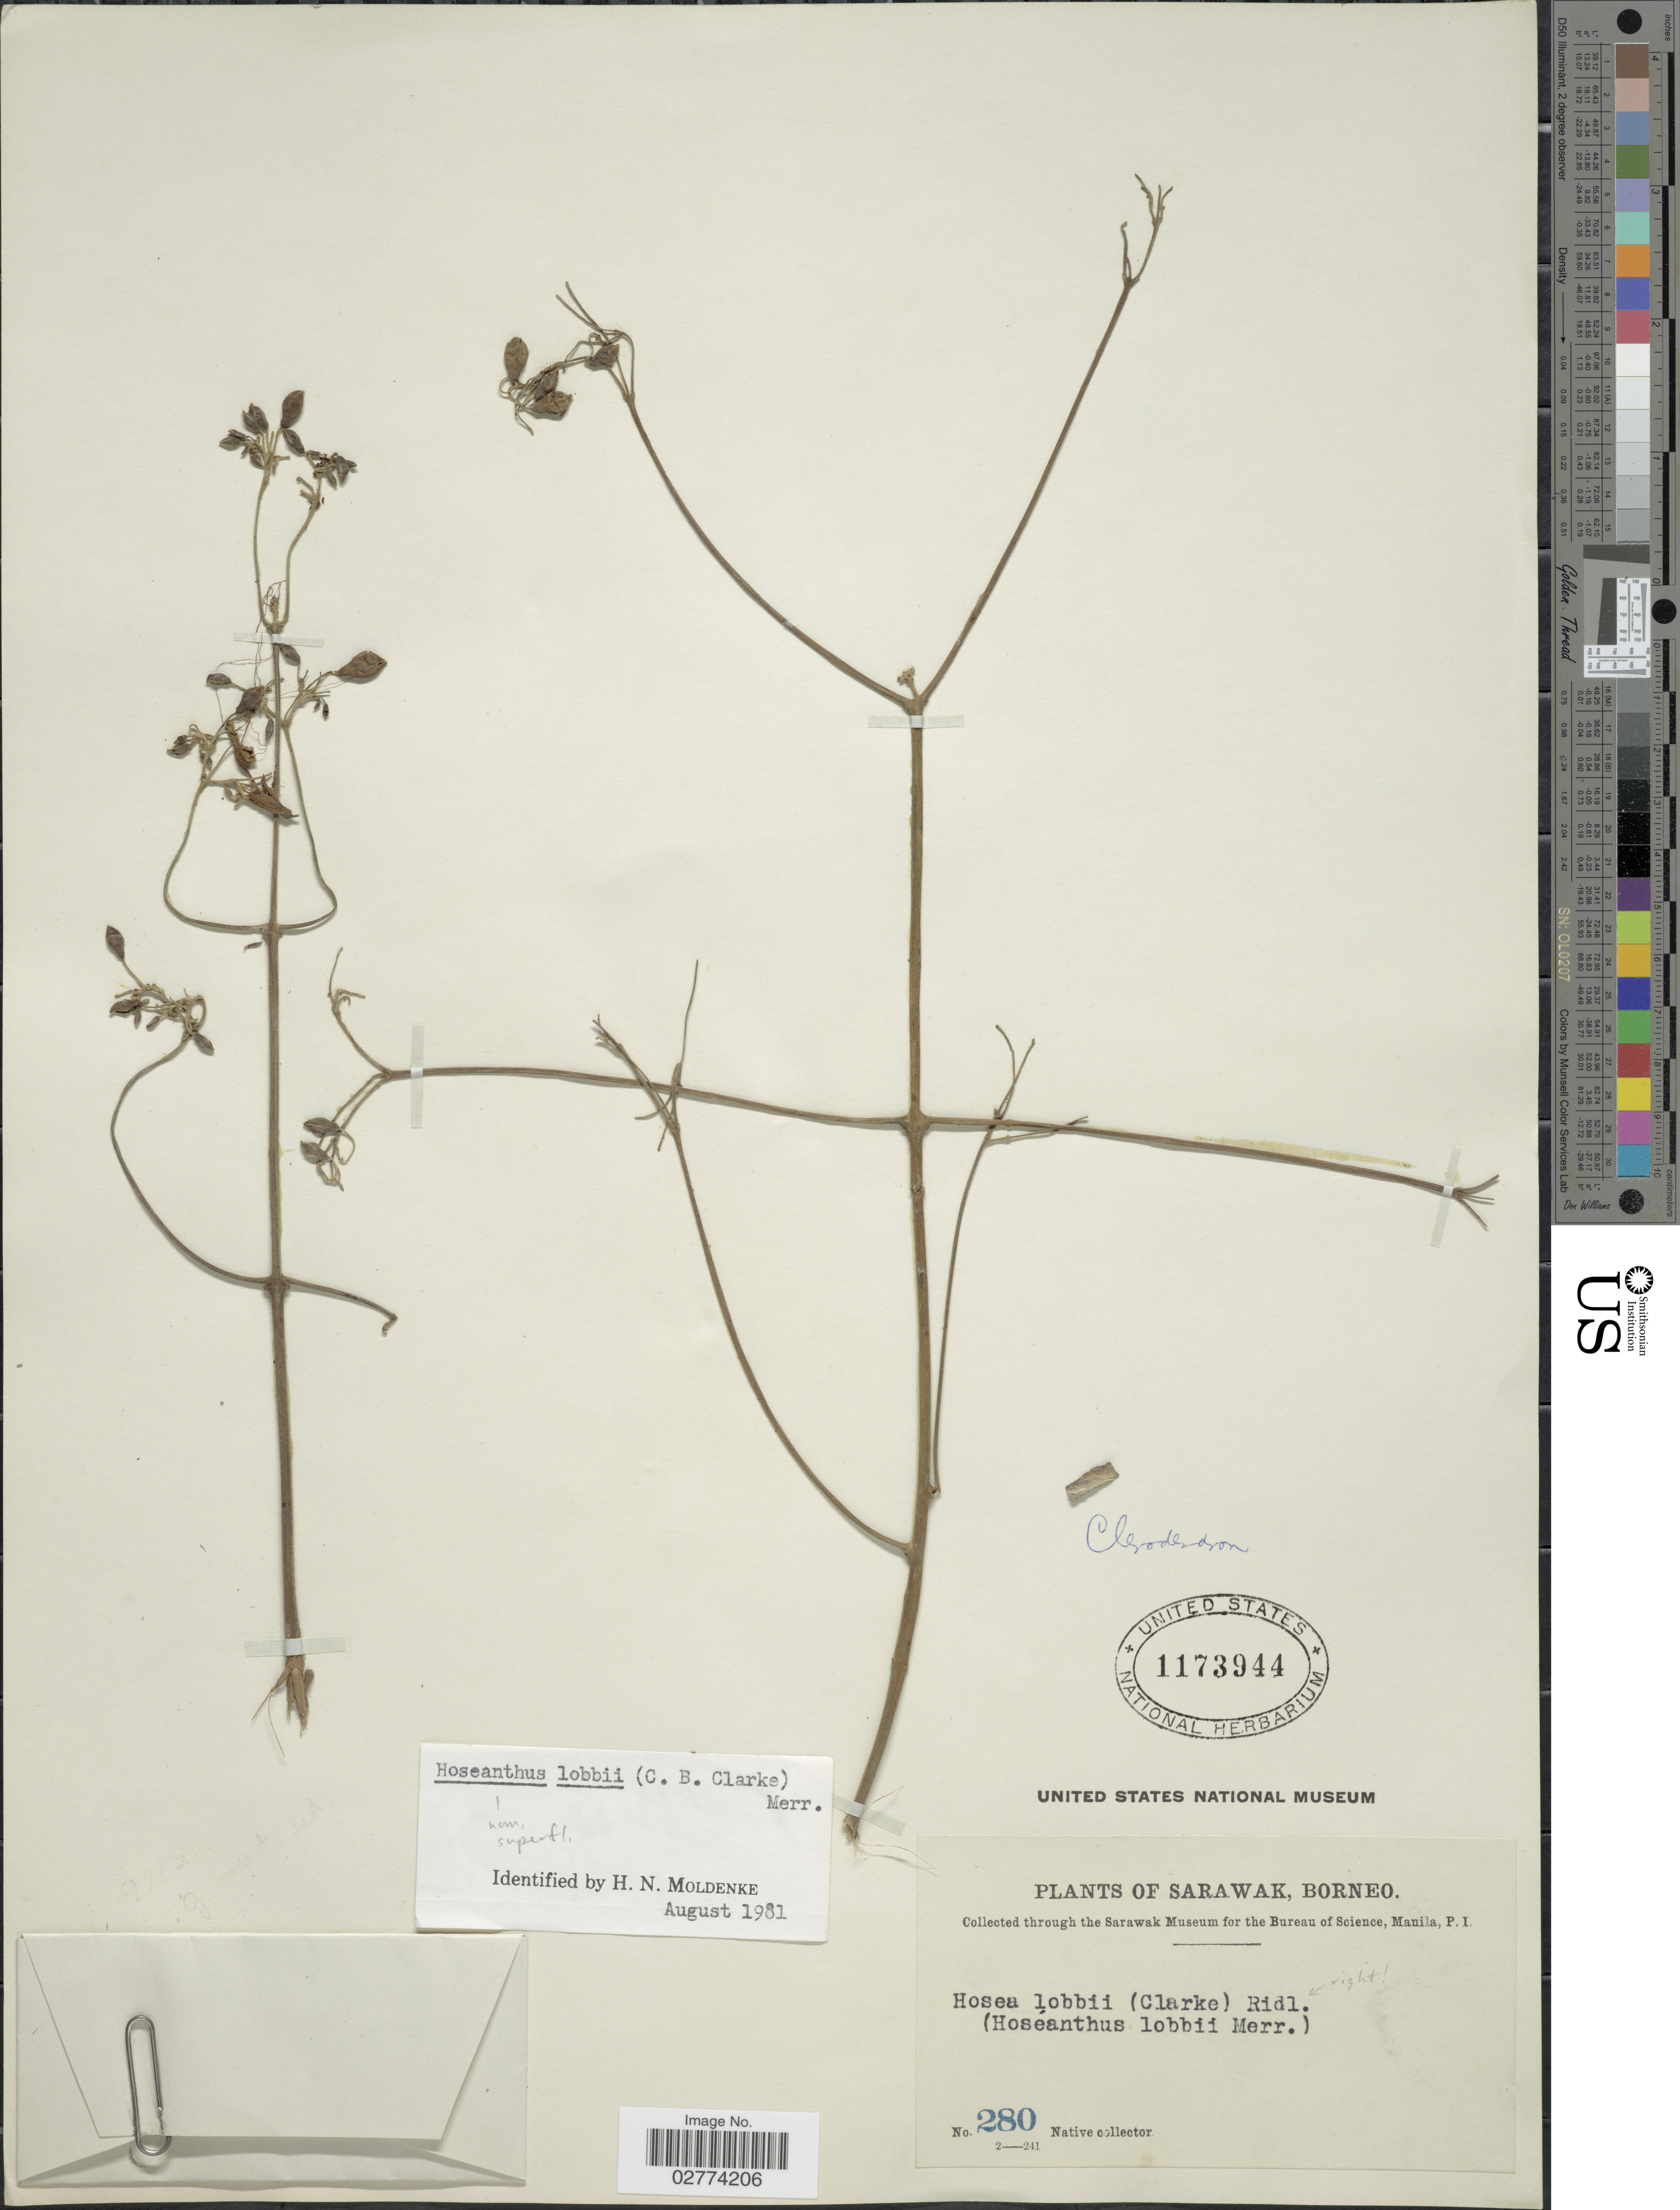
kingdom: Plantae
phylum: Tracheophyta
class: Magnoliopsida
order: Lamiales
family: Lamiaceae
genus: Hosea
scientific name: Hosea lobbii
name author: (C.B. Clarke) Ridl.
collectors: Native collector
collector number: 280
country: Malaysia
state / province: Sarawak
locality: Borneo.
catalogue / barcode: US 1173944